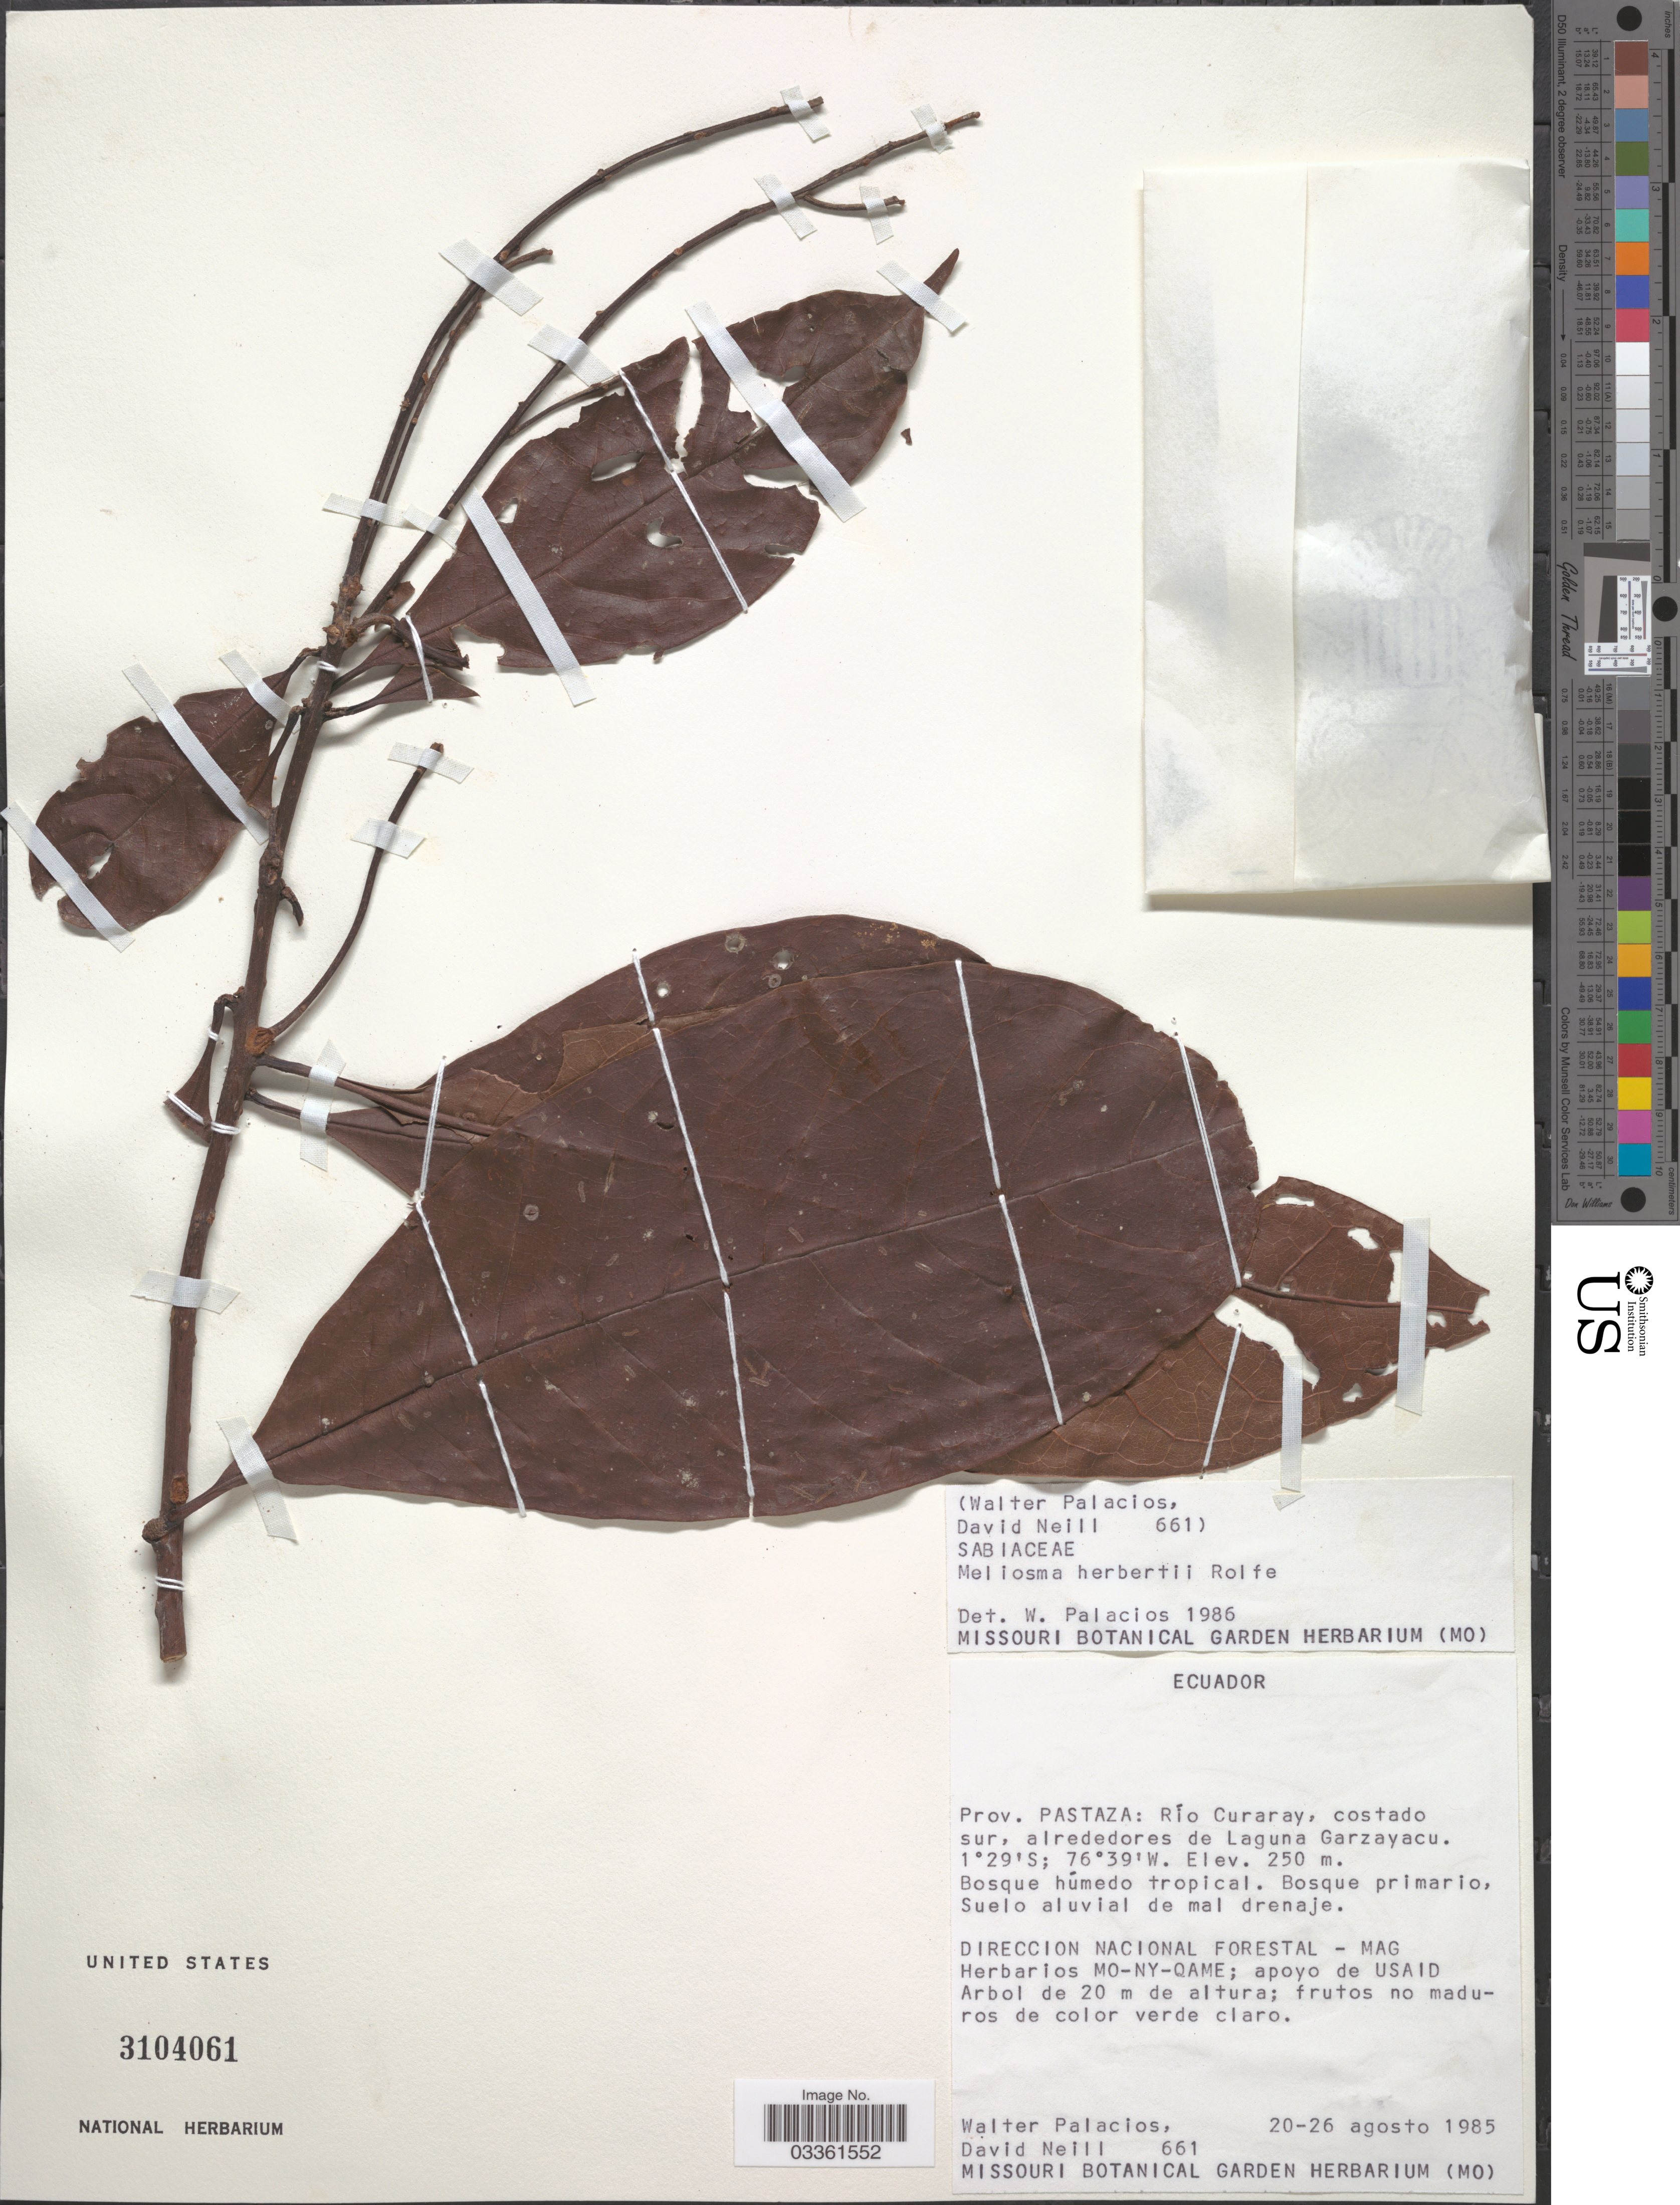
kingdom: Plantae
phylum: Tracheophyta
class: Magnoliopsida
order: Proteales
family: Sabiaceae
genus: Meliosma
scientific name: Meliosma herbertii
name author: Rolfe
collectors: W. Palacios & D. Neill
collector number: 661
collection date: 1985-08-20/1985-08-26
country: Ecuador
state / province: Pastaza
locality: Río Curaray, costado sur, alrededores de Laguna Garzayacu.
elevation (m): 250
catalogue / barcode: US 3104061